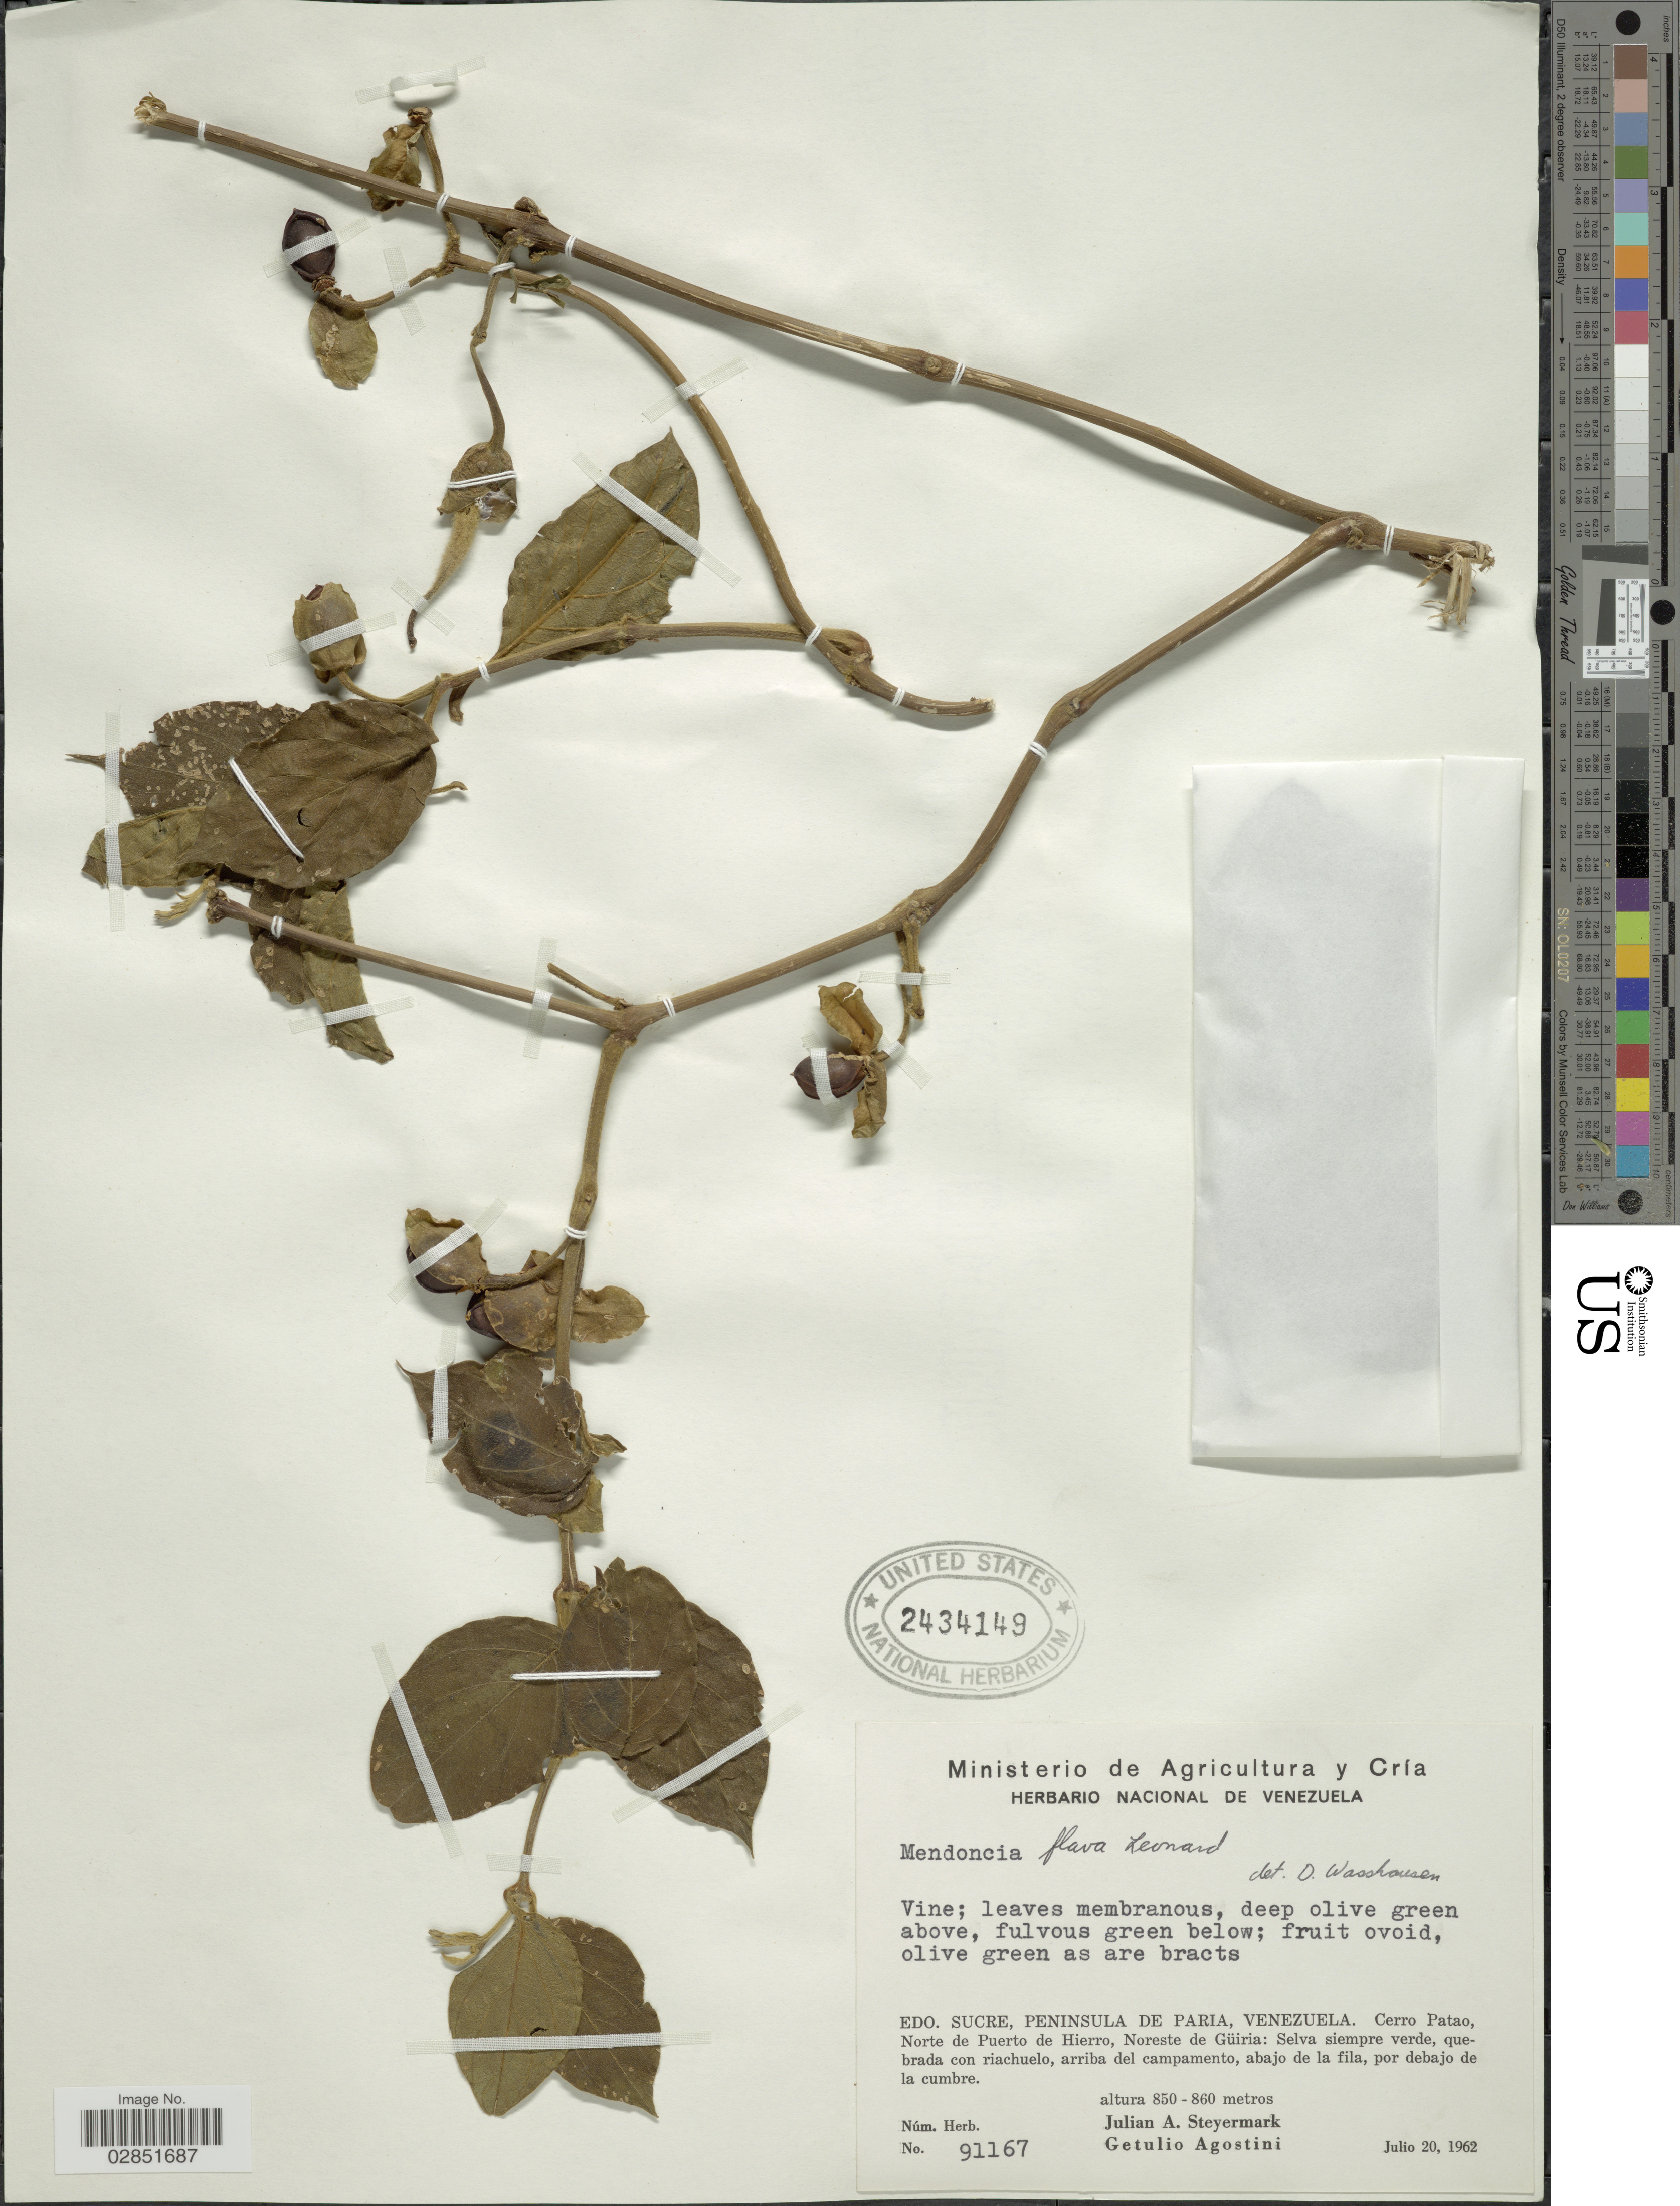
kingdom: Plantae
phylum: Tracheophyta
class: Magnoliopsida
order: Lamiales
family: Acanthaceae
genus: Mendoncia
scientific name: Mendoncia sp.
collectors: J. Steyermark & G. Agostini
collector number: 91167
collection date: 1962-07-20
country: Venezuela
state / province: Sucre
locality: Peninsula de Paria. Cerro Patao, Norte de Puerto de Hierro, Noreste de Güiria: Selva siempre verde, quebrada con riachuelo, arriba del campamento, abajo de la fila, por debajo de la cumbre.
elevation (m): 850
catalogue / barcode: US 2434149